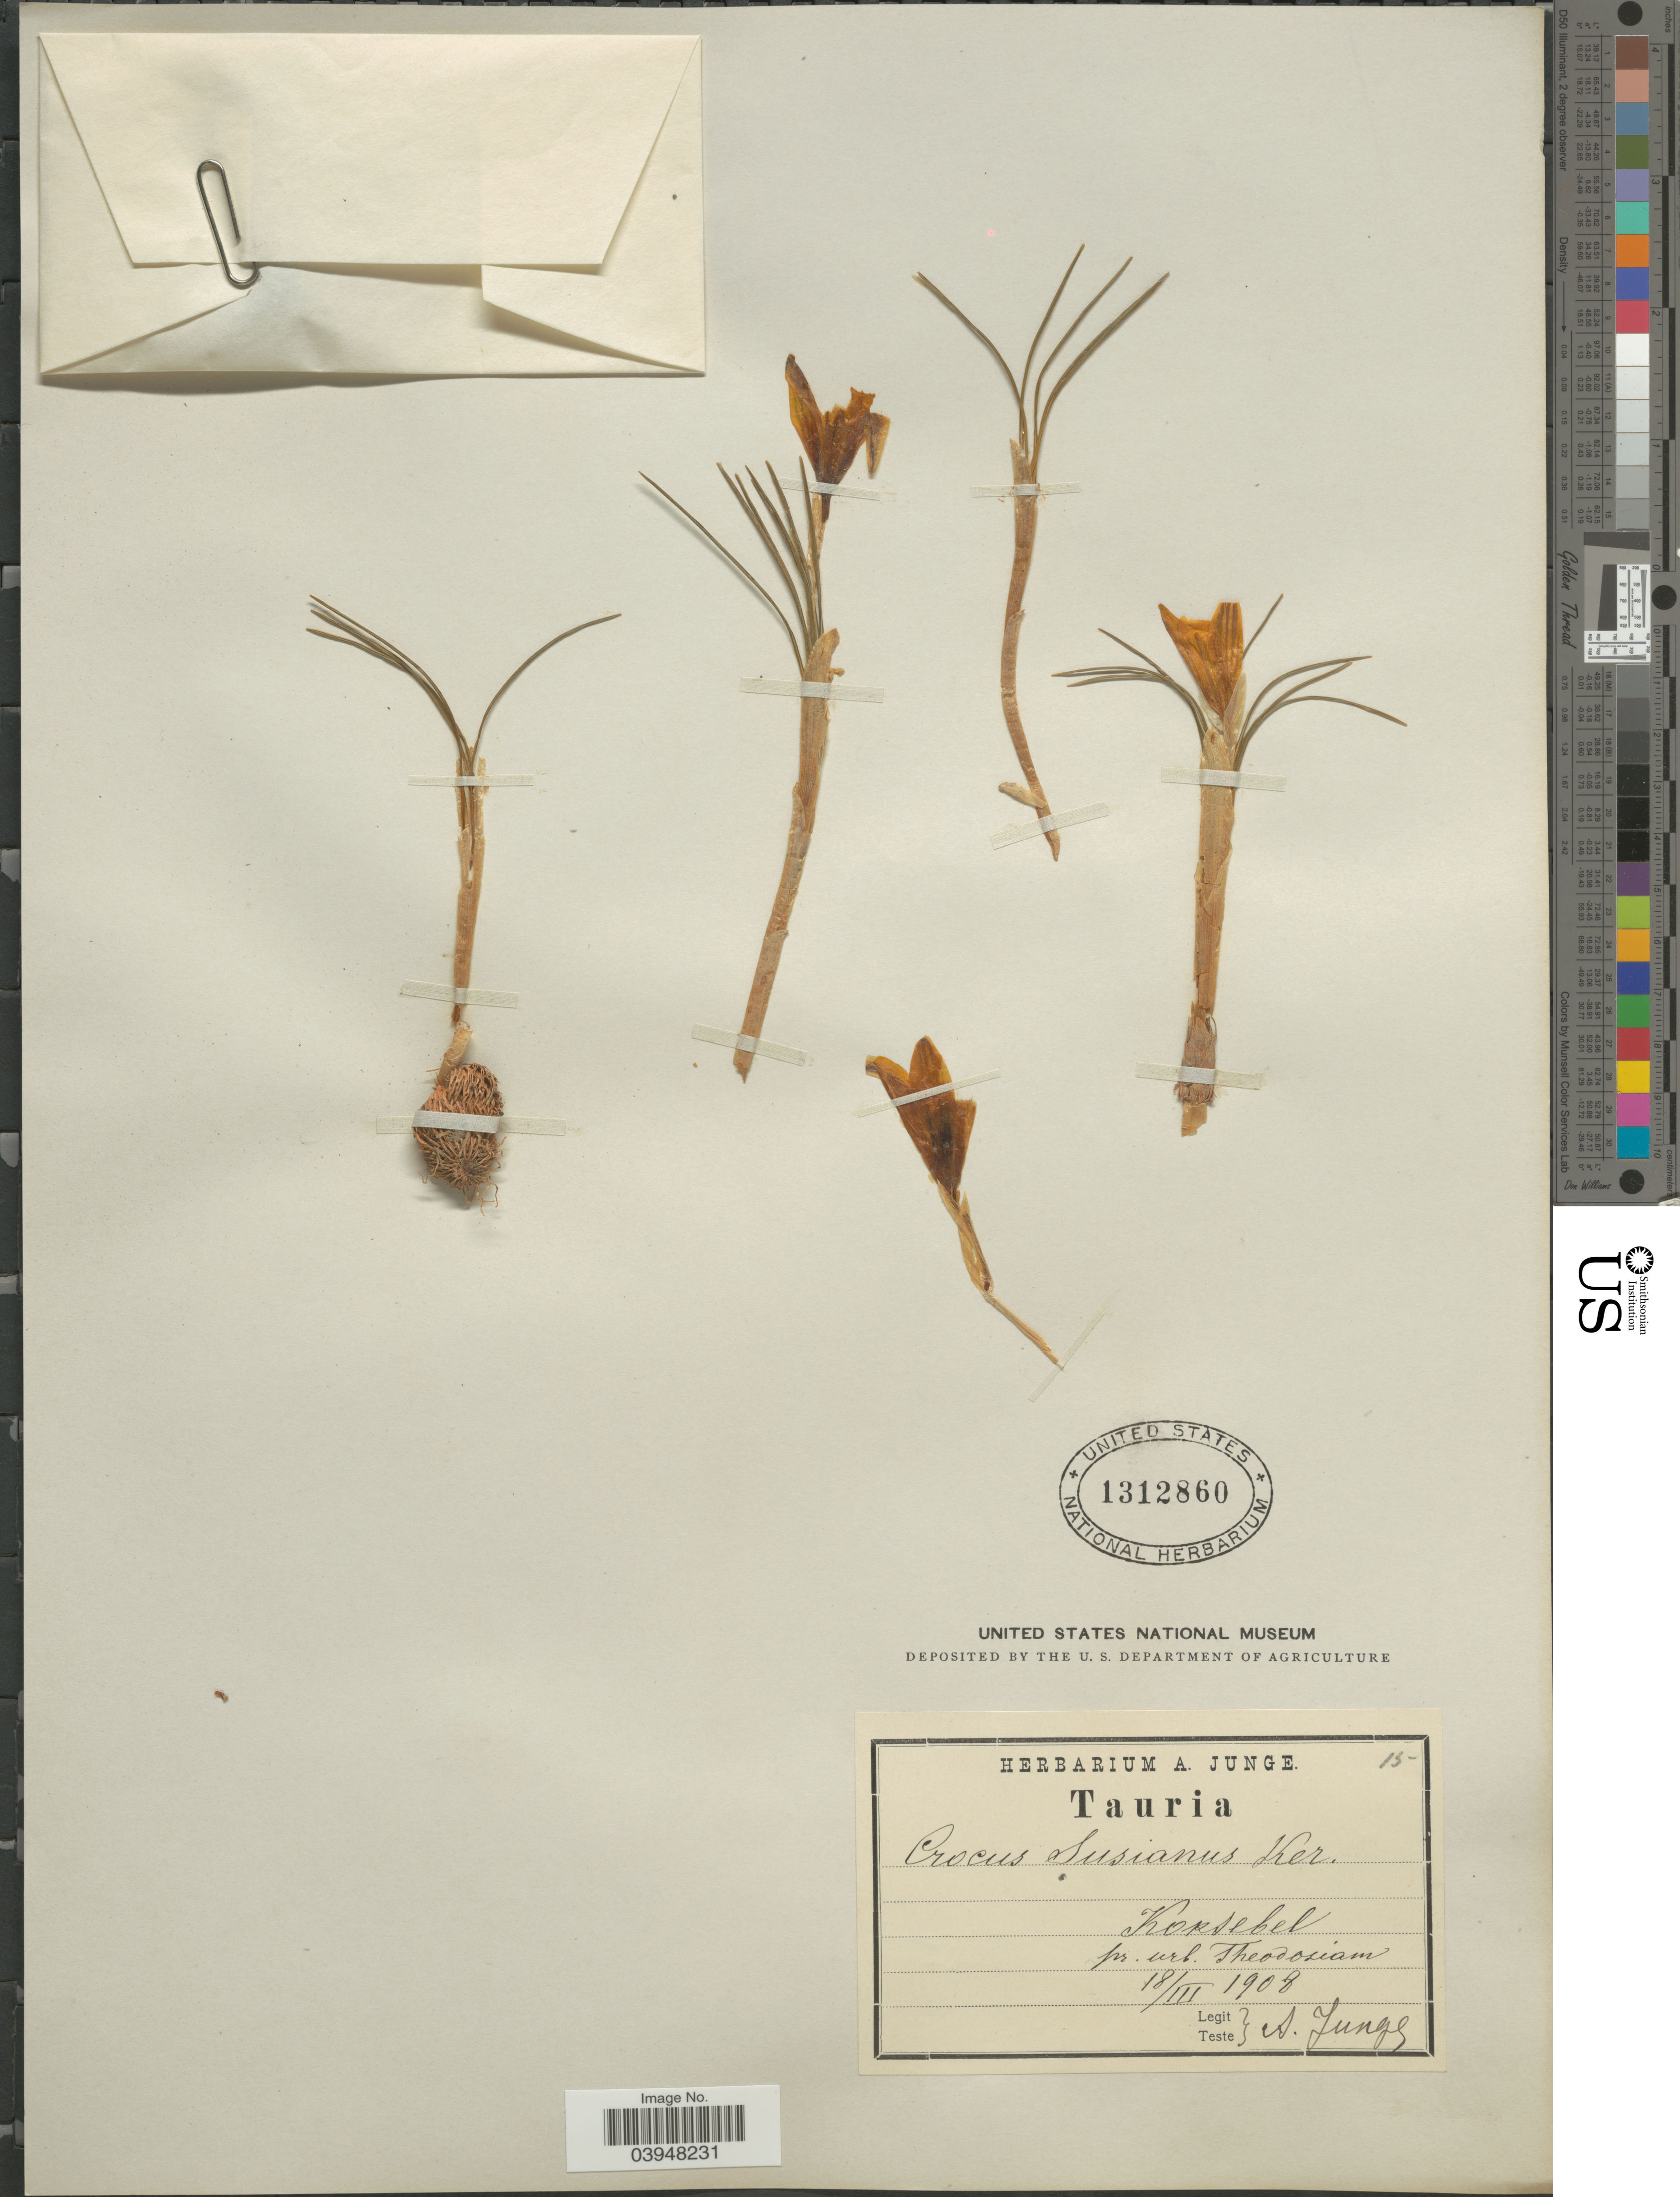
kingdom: Plantae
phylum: Tracheophyta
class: Liliopsida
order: Asparagales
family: Iridaceae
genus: Crocus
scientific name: Crocus susianus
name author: Ker Gawl.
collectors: A. Junge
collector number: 15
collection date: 1908-03-18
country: Ukraine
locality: Koktebel pr. urb. Theodosiam.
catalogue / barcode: US 1312860